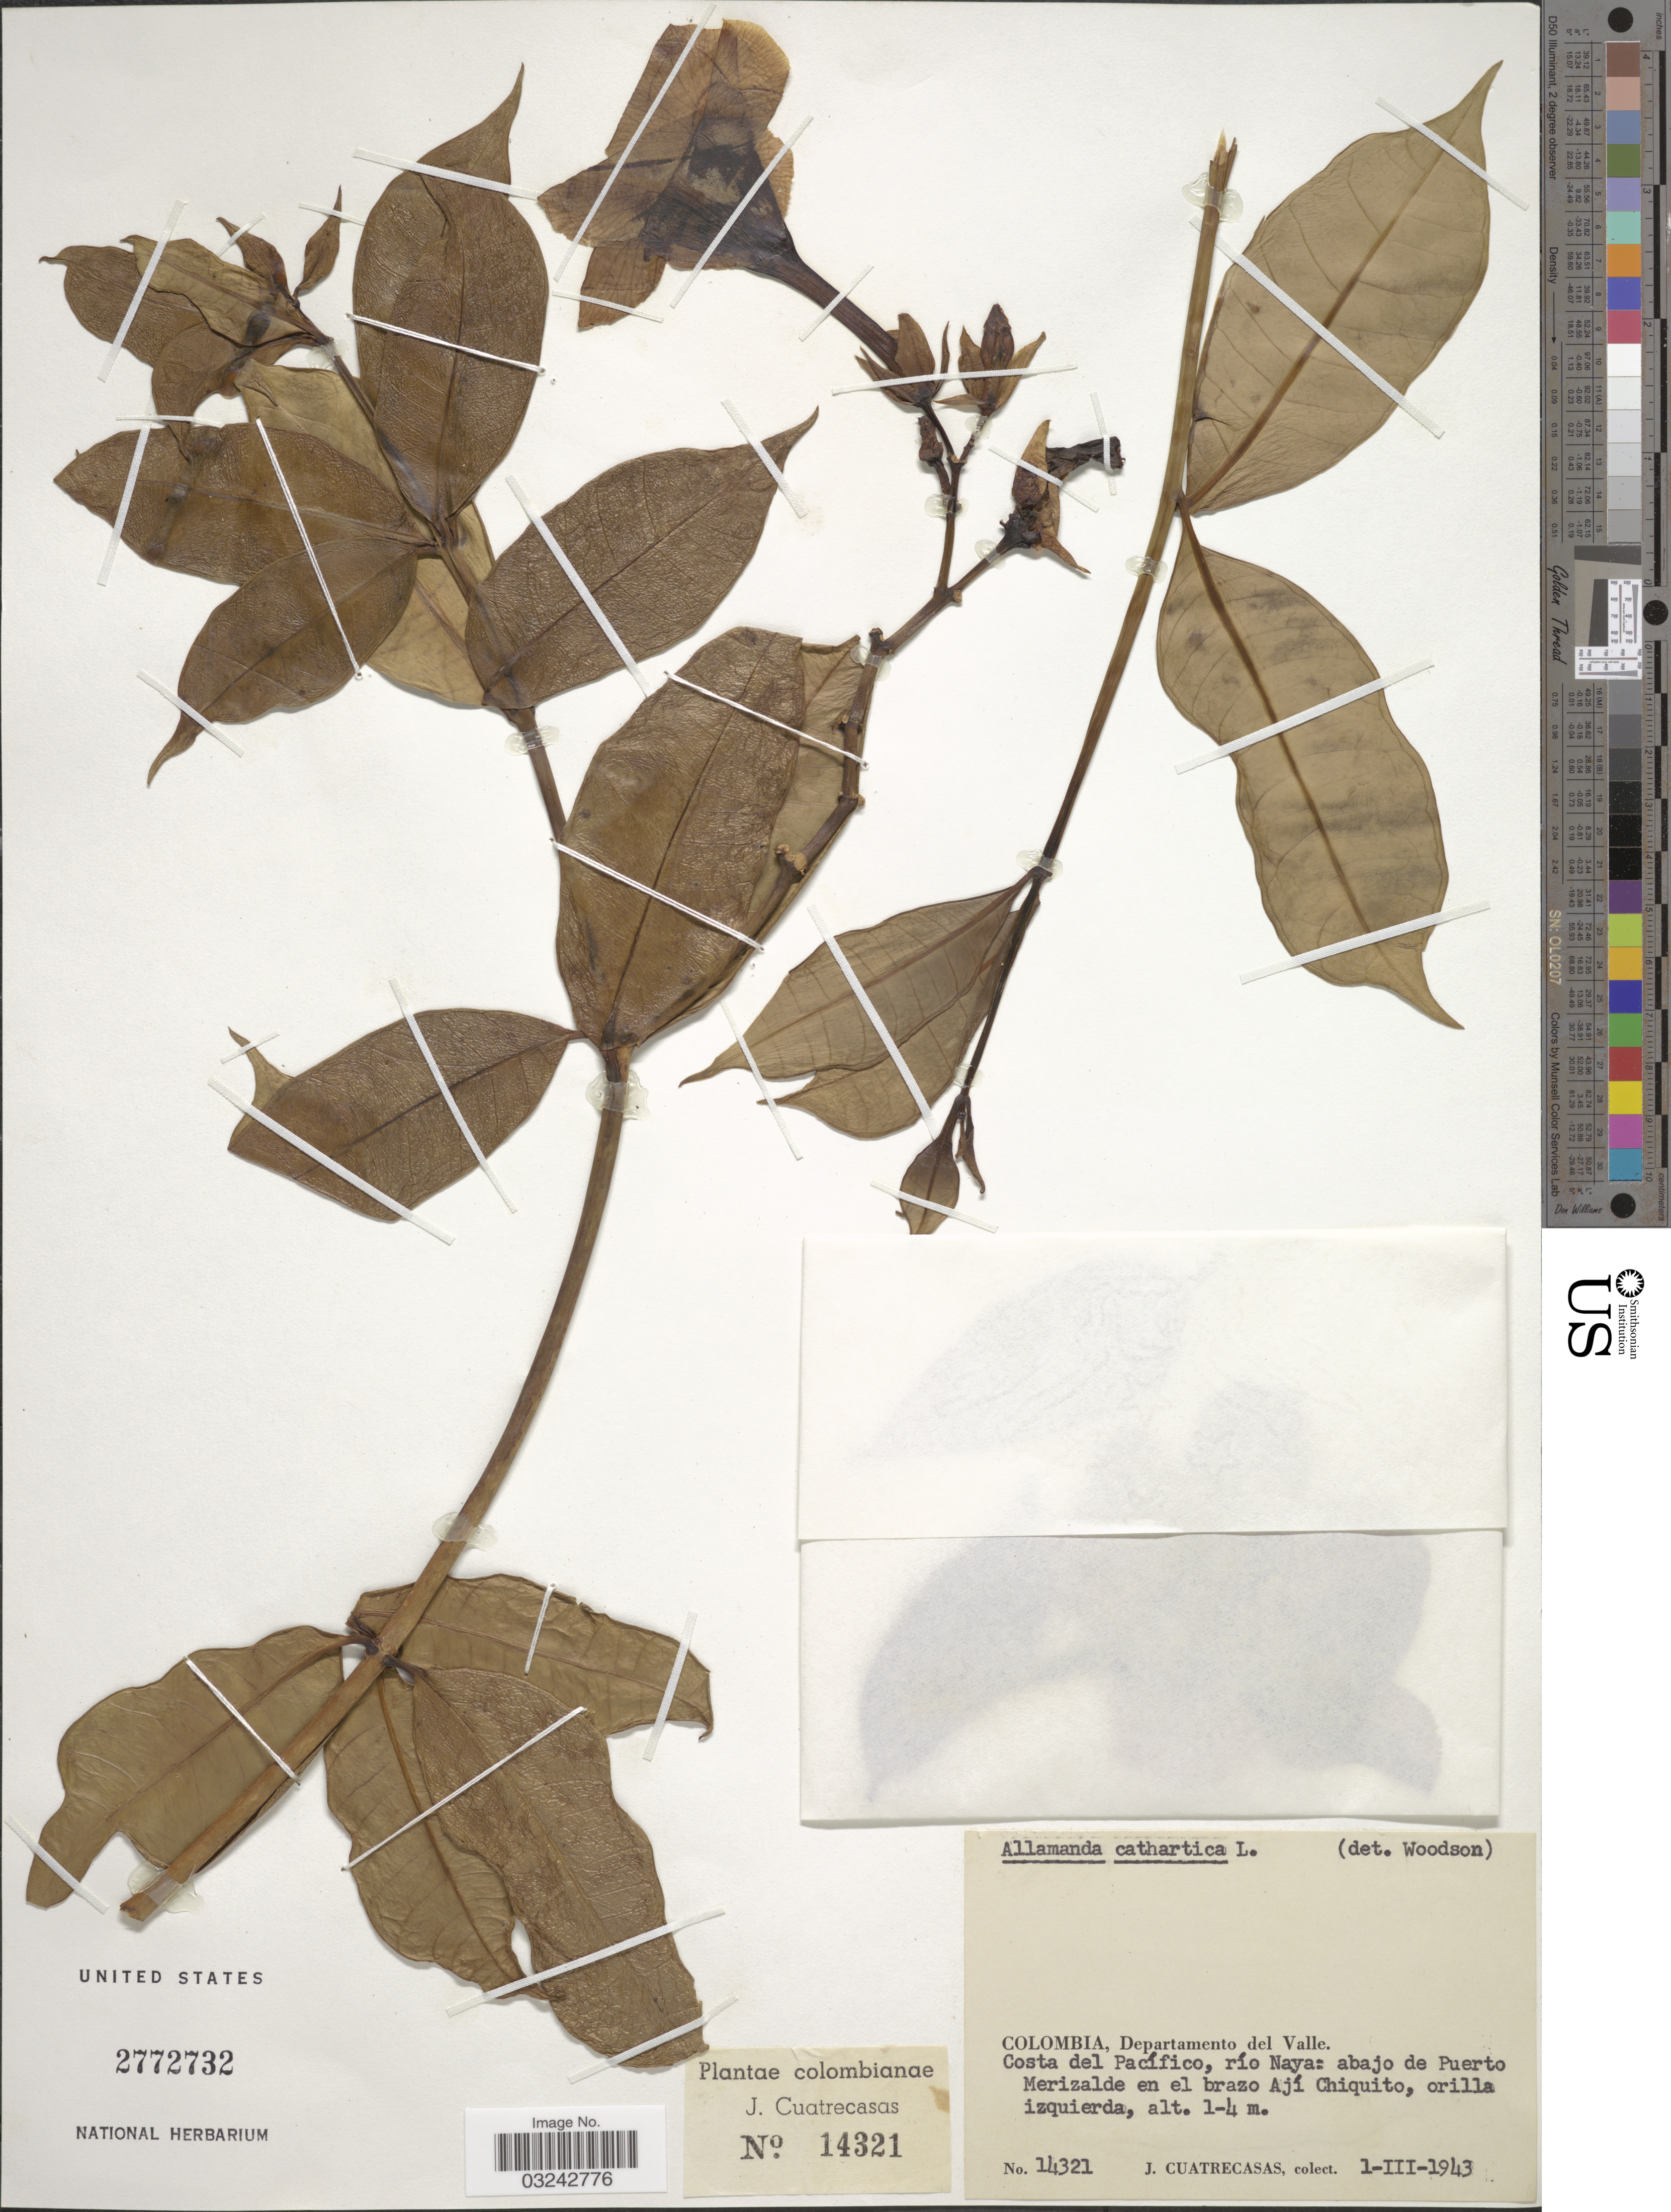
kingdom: Plantae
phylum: Tracheophyta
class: Magnoliopsida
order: Gentianales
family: Apocynaceae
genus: Allamanda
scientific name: Allamanda cathartica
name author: L.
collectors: J. Cuatrecasas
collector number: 14321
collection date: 1943-03-01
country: Colombia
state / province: Valle del Cauca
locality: Departamento del Valle. Costa del Pacífico; río Naya: abajo de Puerto Merizalde en el brazo Ají Chiquito.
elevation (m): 1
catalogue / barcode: US 2772732